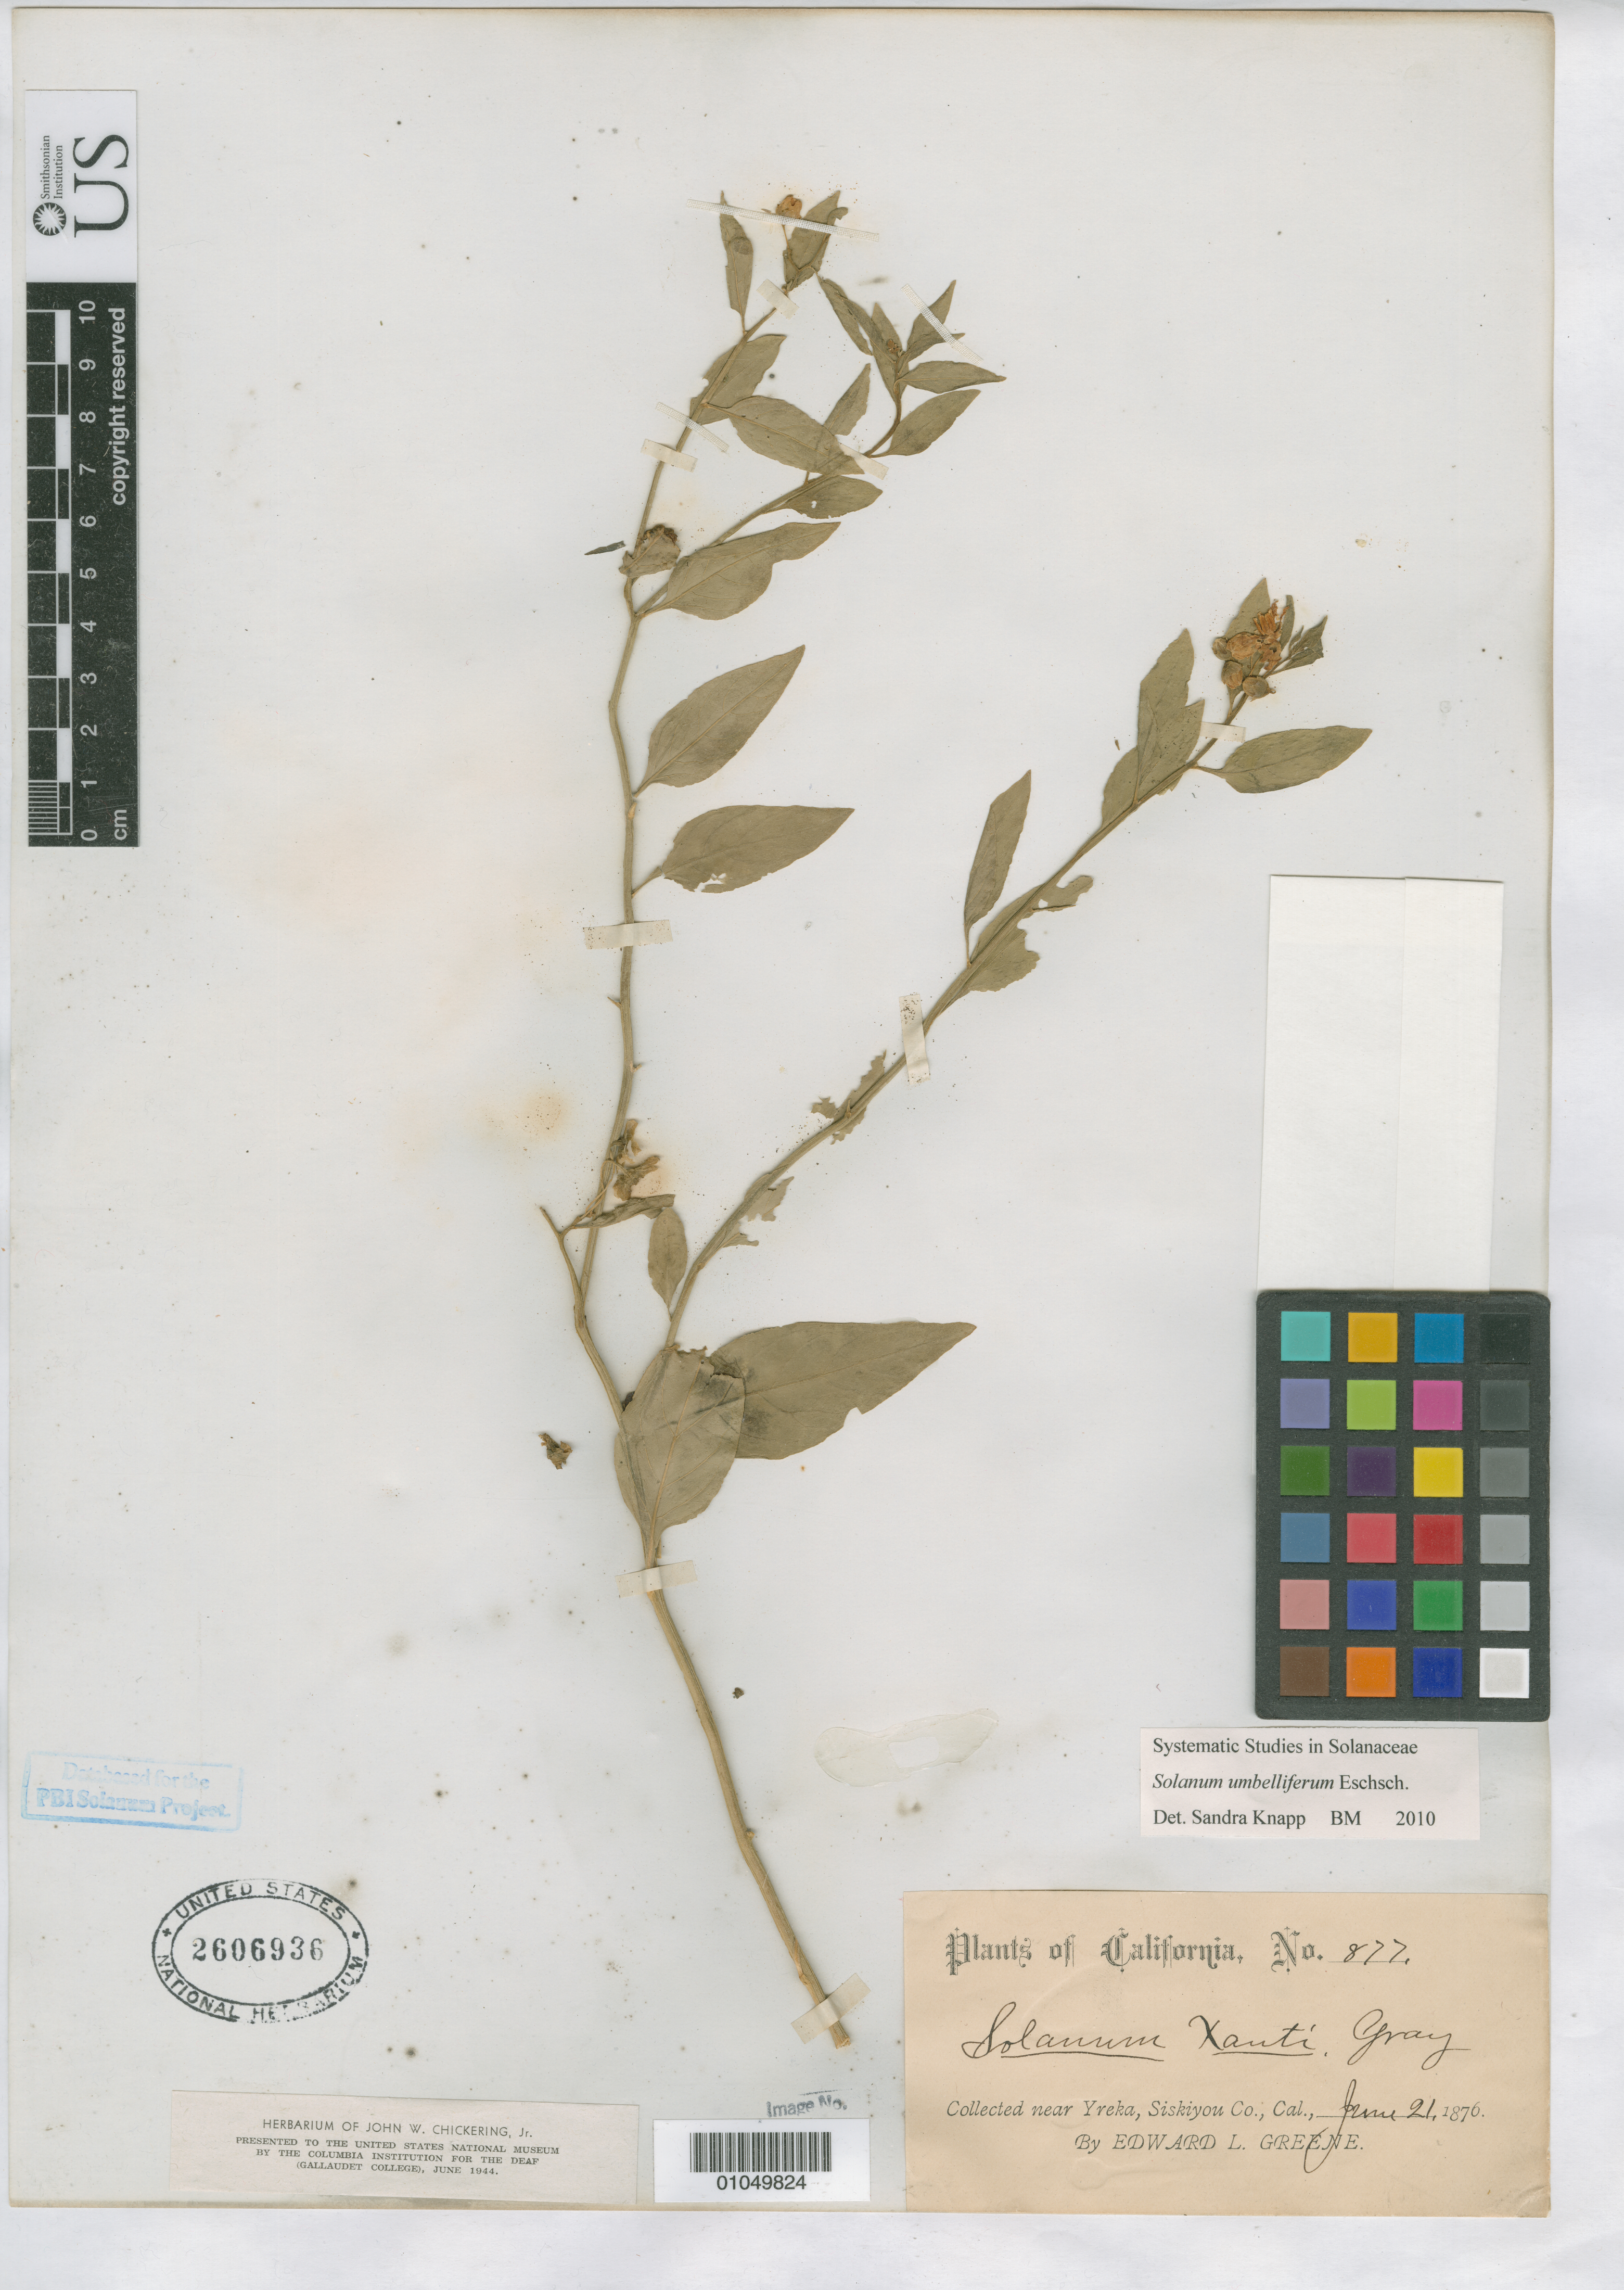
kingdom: Plantae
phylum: Tracheophyta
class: Magnoliopsida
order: Solanales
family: Solanaceae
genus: Solanum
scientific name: Solanum xanti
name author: A. Gray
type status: Possible Syntype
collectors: E. L. Greene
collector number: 877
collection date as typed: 21 Jun 1876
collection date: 1876-06-21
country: United States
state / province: California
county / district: Siskiyou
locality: Near Yreka, Siskiyou Co.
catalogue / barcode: US 2606936